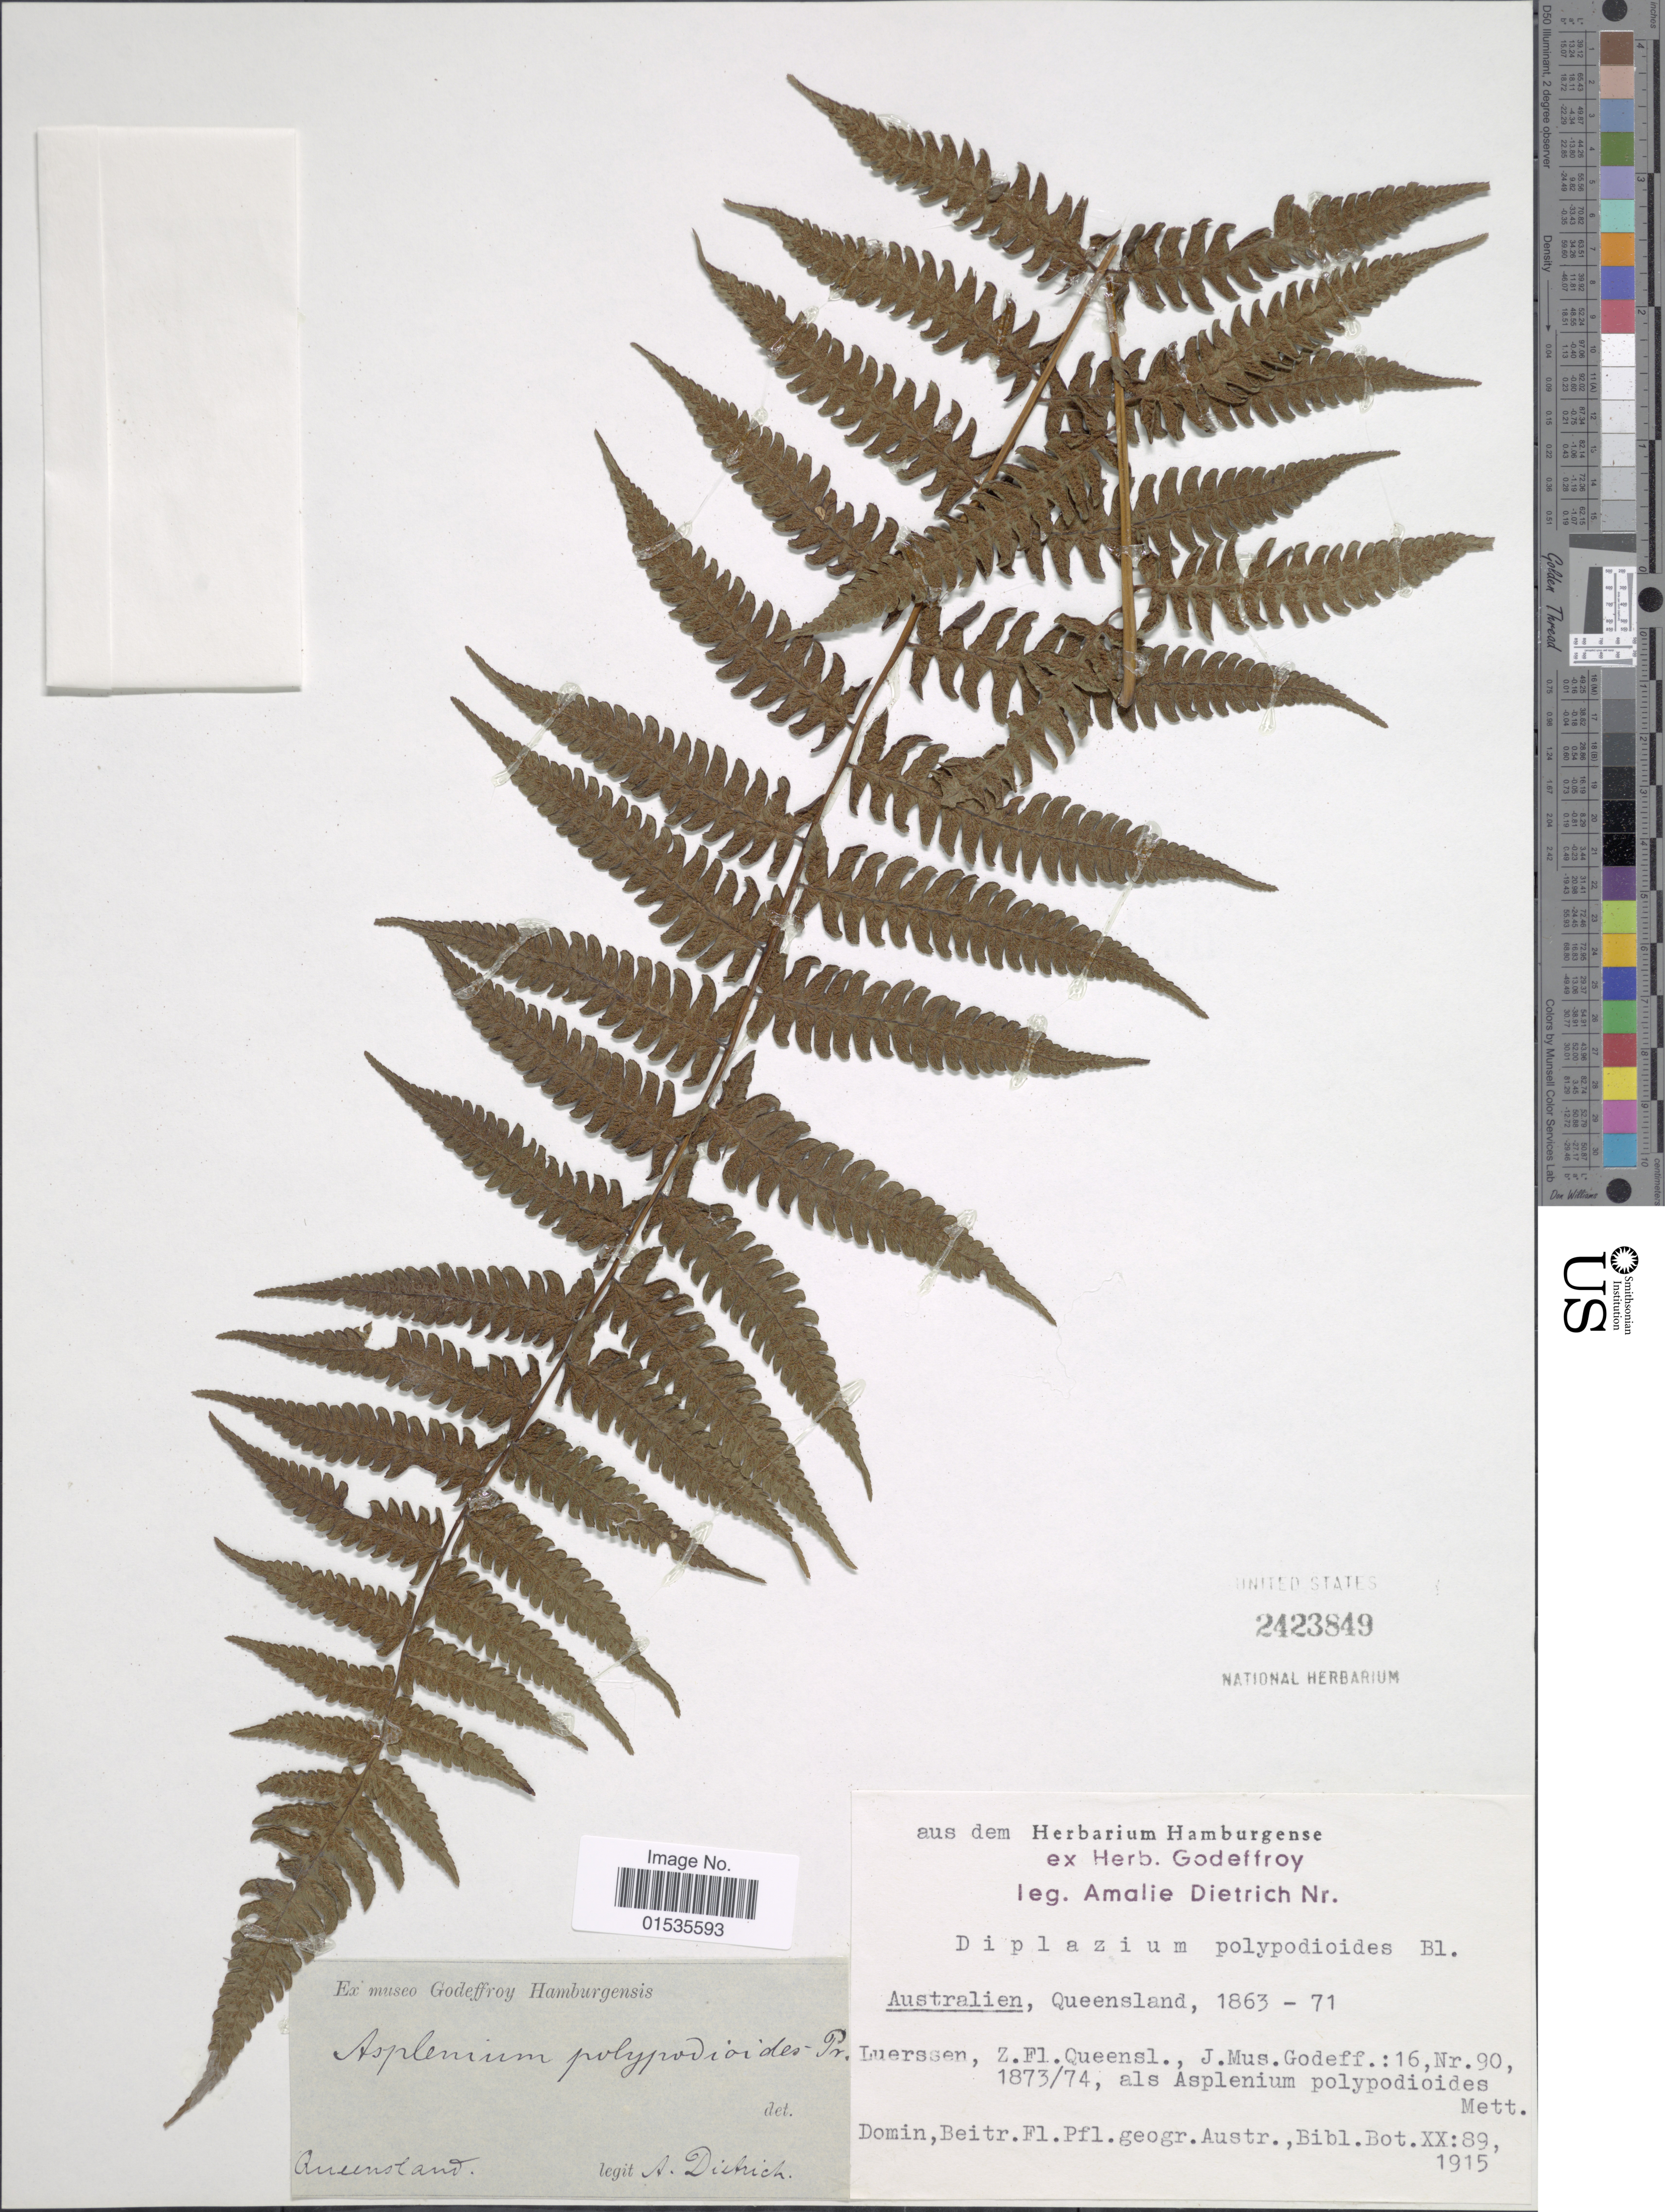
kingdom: Plantae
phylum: Tracheophyta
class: Polypodiopsida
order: Polypodiales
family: Athyriaceae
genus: Diplazium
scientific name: Diplazium polypodioides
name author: Blume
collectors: A. Dietrich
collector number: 90?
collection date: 1915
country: Australia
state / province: Queensland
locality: Luerrsen, Z. Fl. Queensl., J. Mus. Godeff.: 16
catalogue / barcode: US 2423849